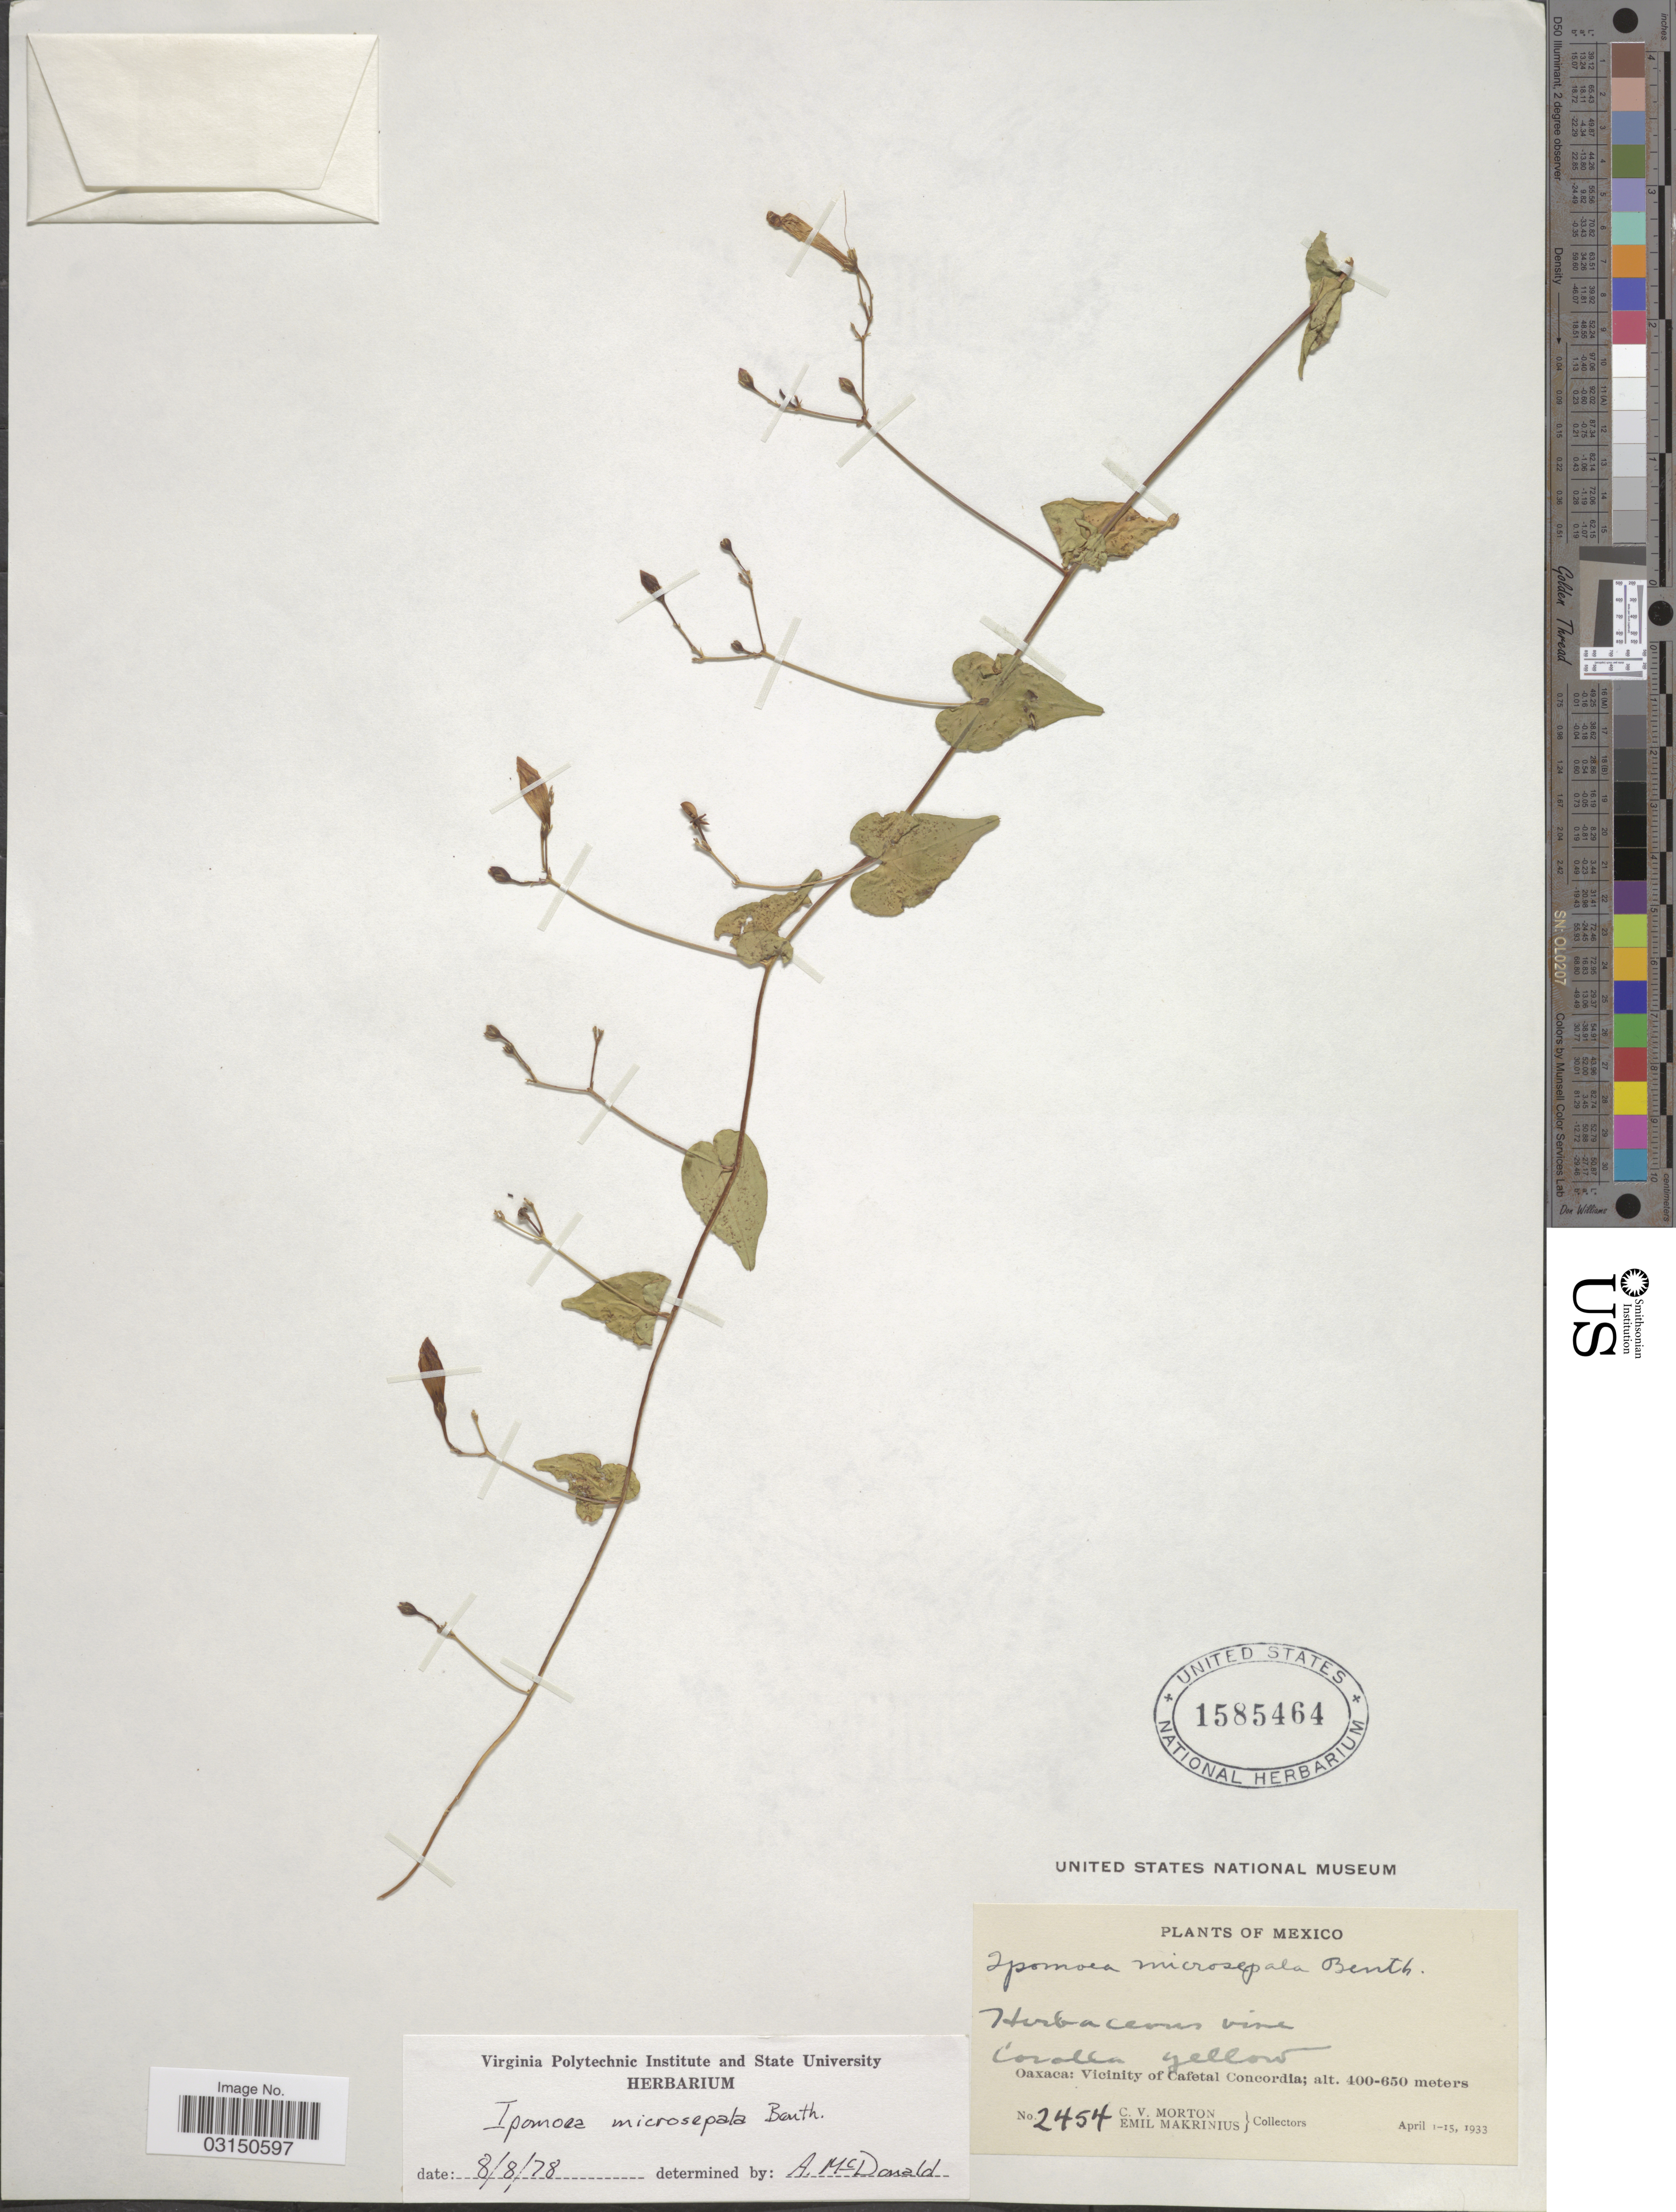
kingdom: Plantae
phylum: Tracheophyta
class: Magnoliopsida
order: Solanales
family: Convolvulaceae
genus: Ipomoea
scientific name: Ipomoea microsepala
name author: Benth.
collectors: C. V. Morton & E. Makrinius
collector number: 2454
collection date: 1933-04-01/1933-04-15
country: Mexico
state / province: Oaxaca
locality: Vicinity of Cafetal Concordia.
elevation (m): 400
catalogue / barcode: US 1585464